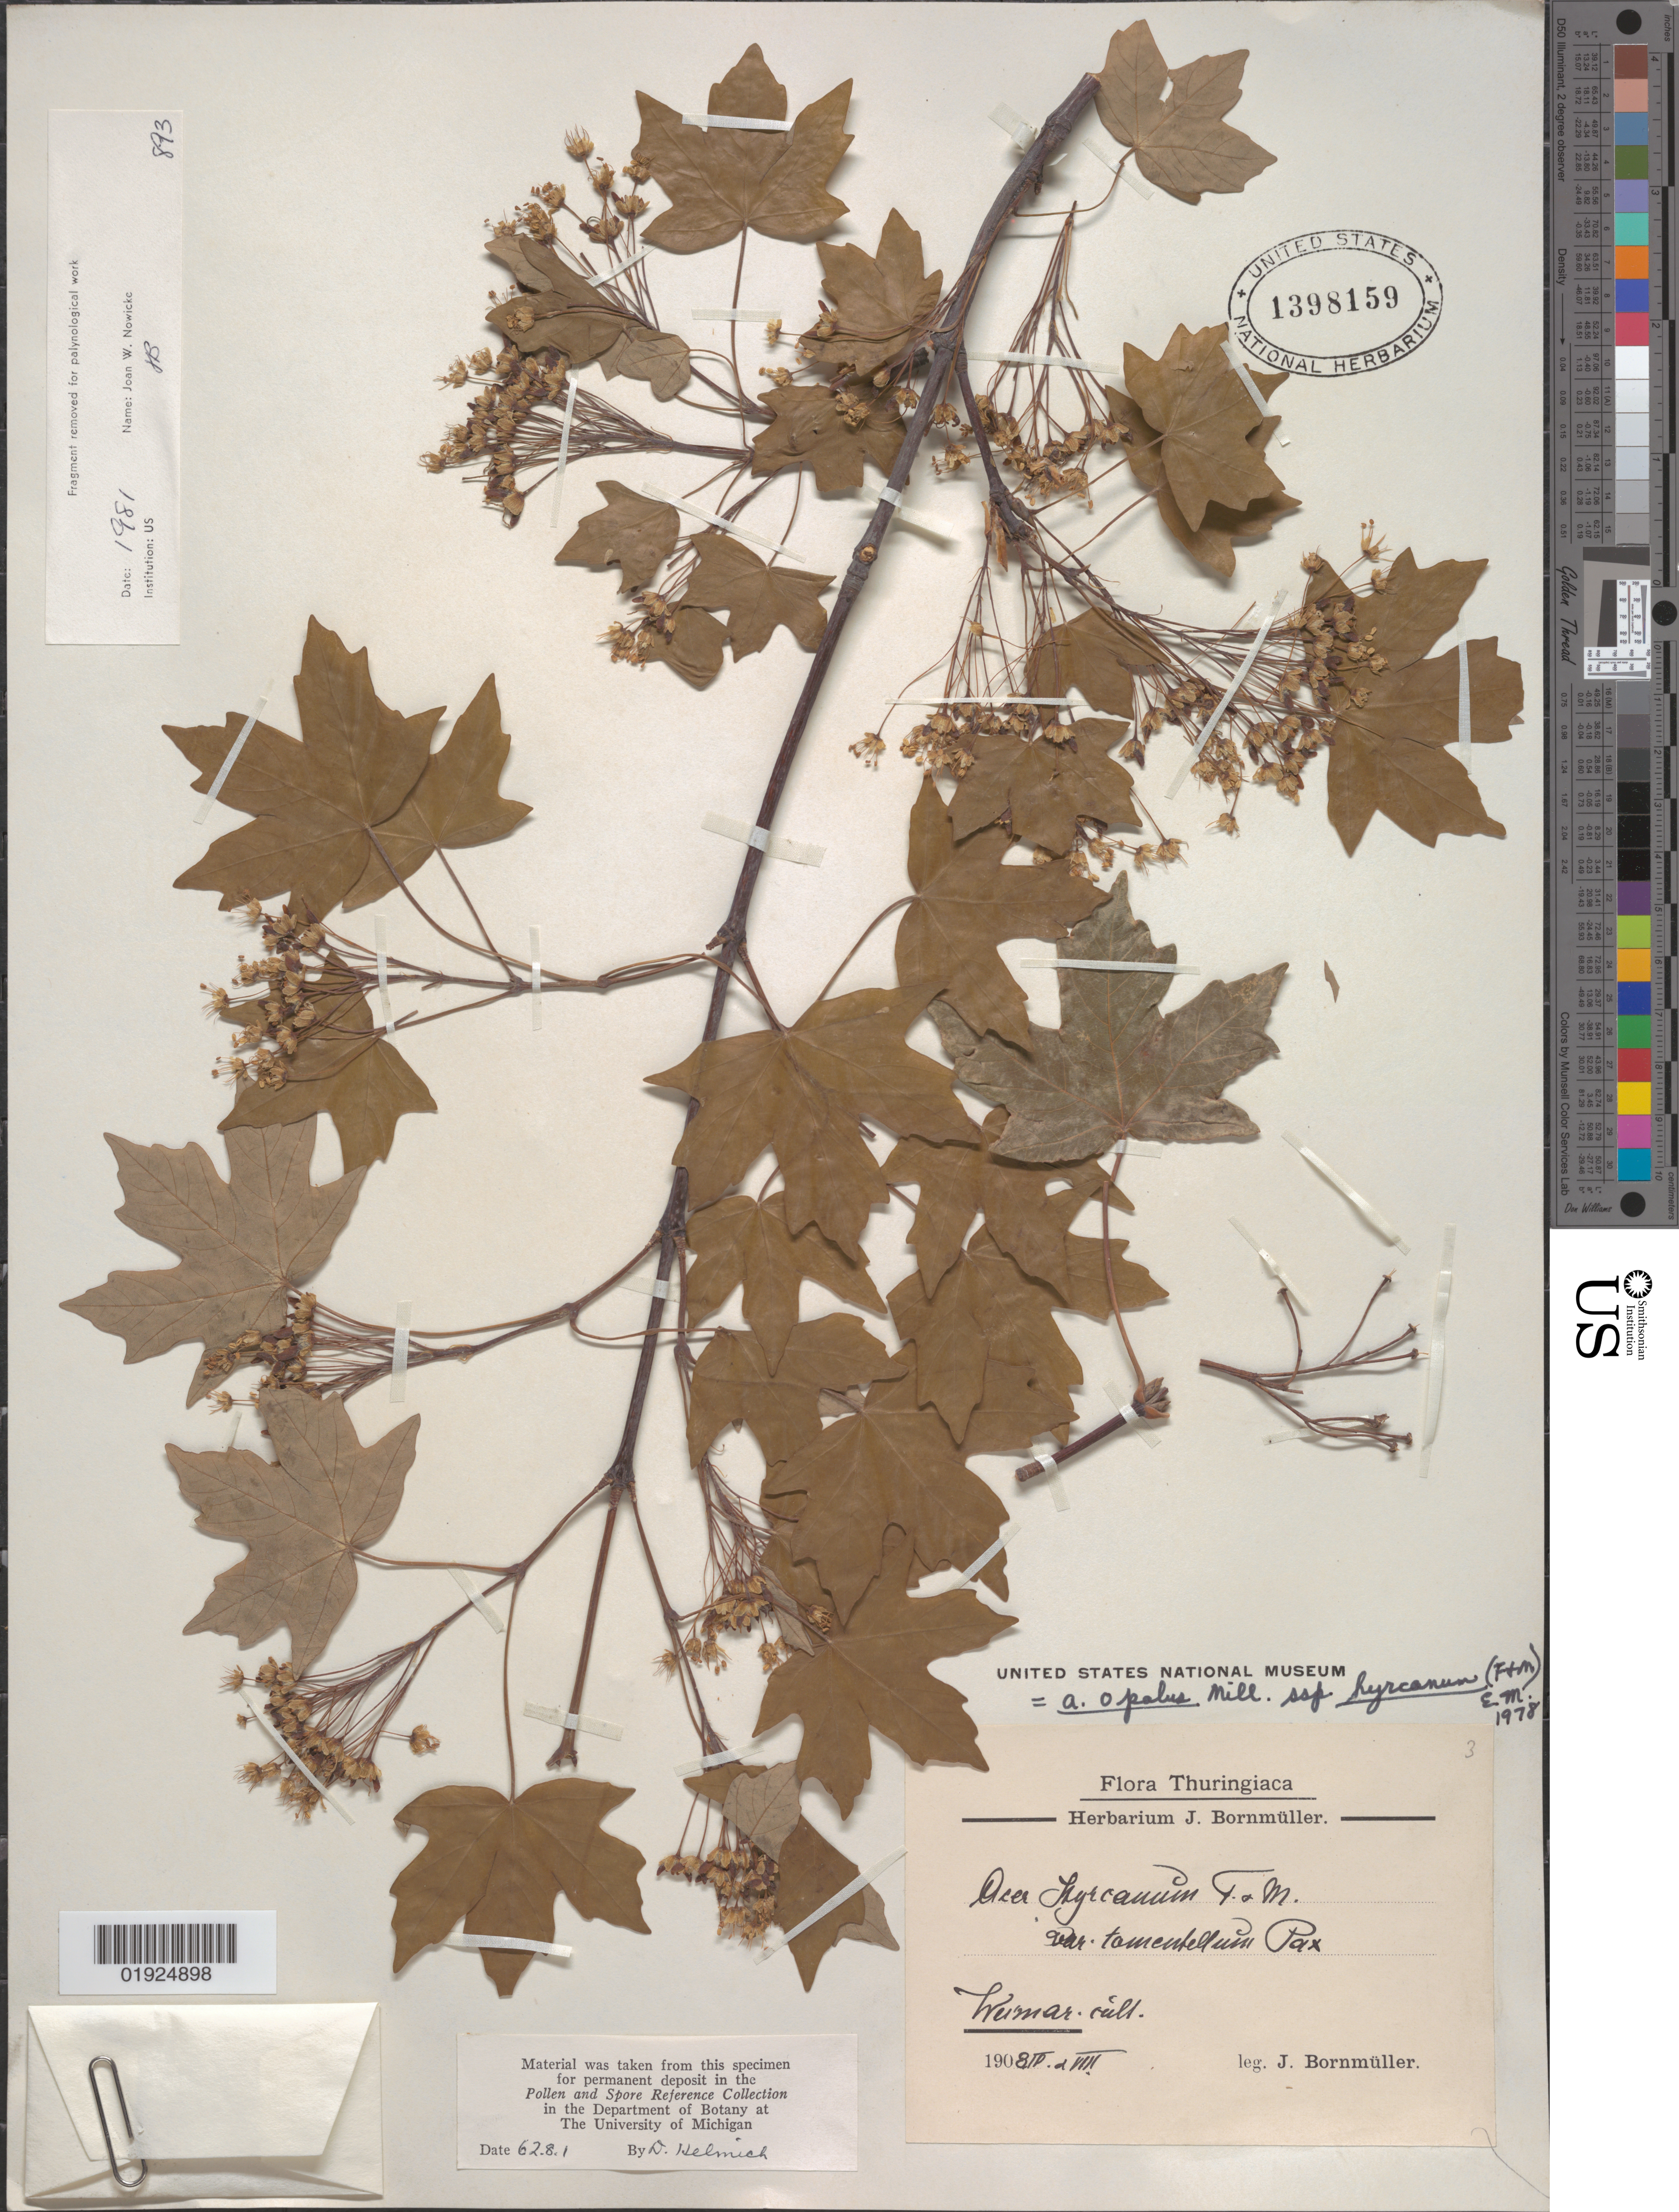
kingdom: Plantae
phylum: Tracheophyta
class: Magnoliopsida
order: Sapindales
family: Sapindaceae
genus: Acer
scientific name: Acer opalus subsp. hyrcanum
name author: (Fisch. & C.A. Mey.) A.E. Murray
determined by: Murray, Edward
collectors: J. Bornmüller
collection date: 1908-04,1908-08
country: Germany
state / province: Thuringia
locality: Weimar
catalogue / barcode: US 1398159